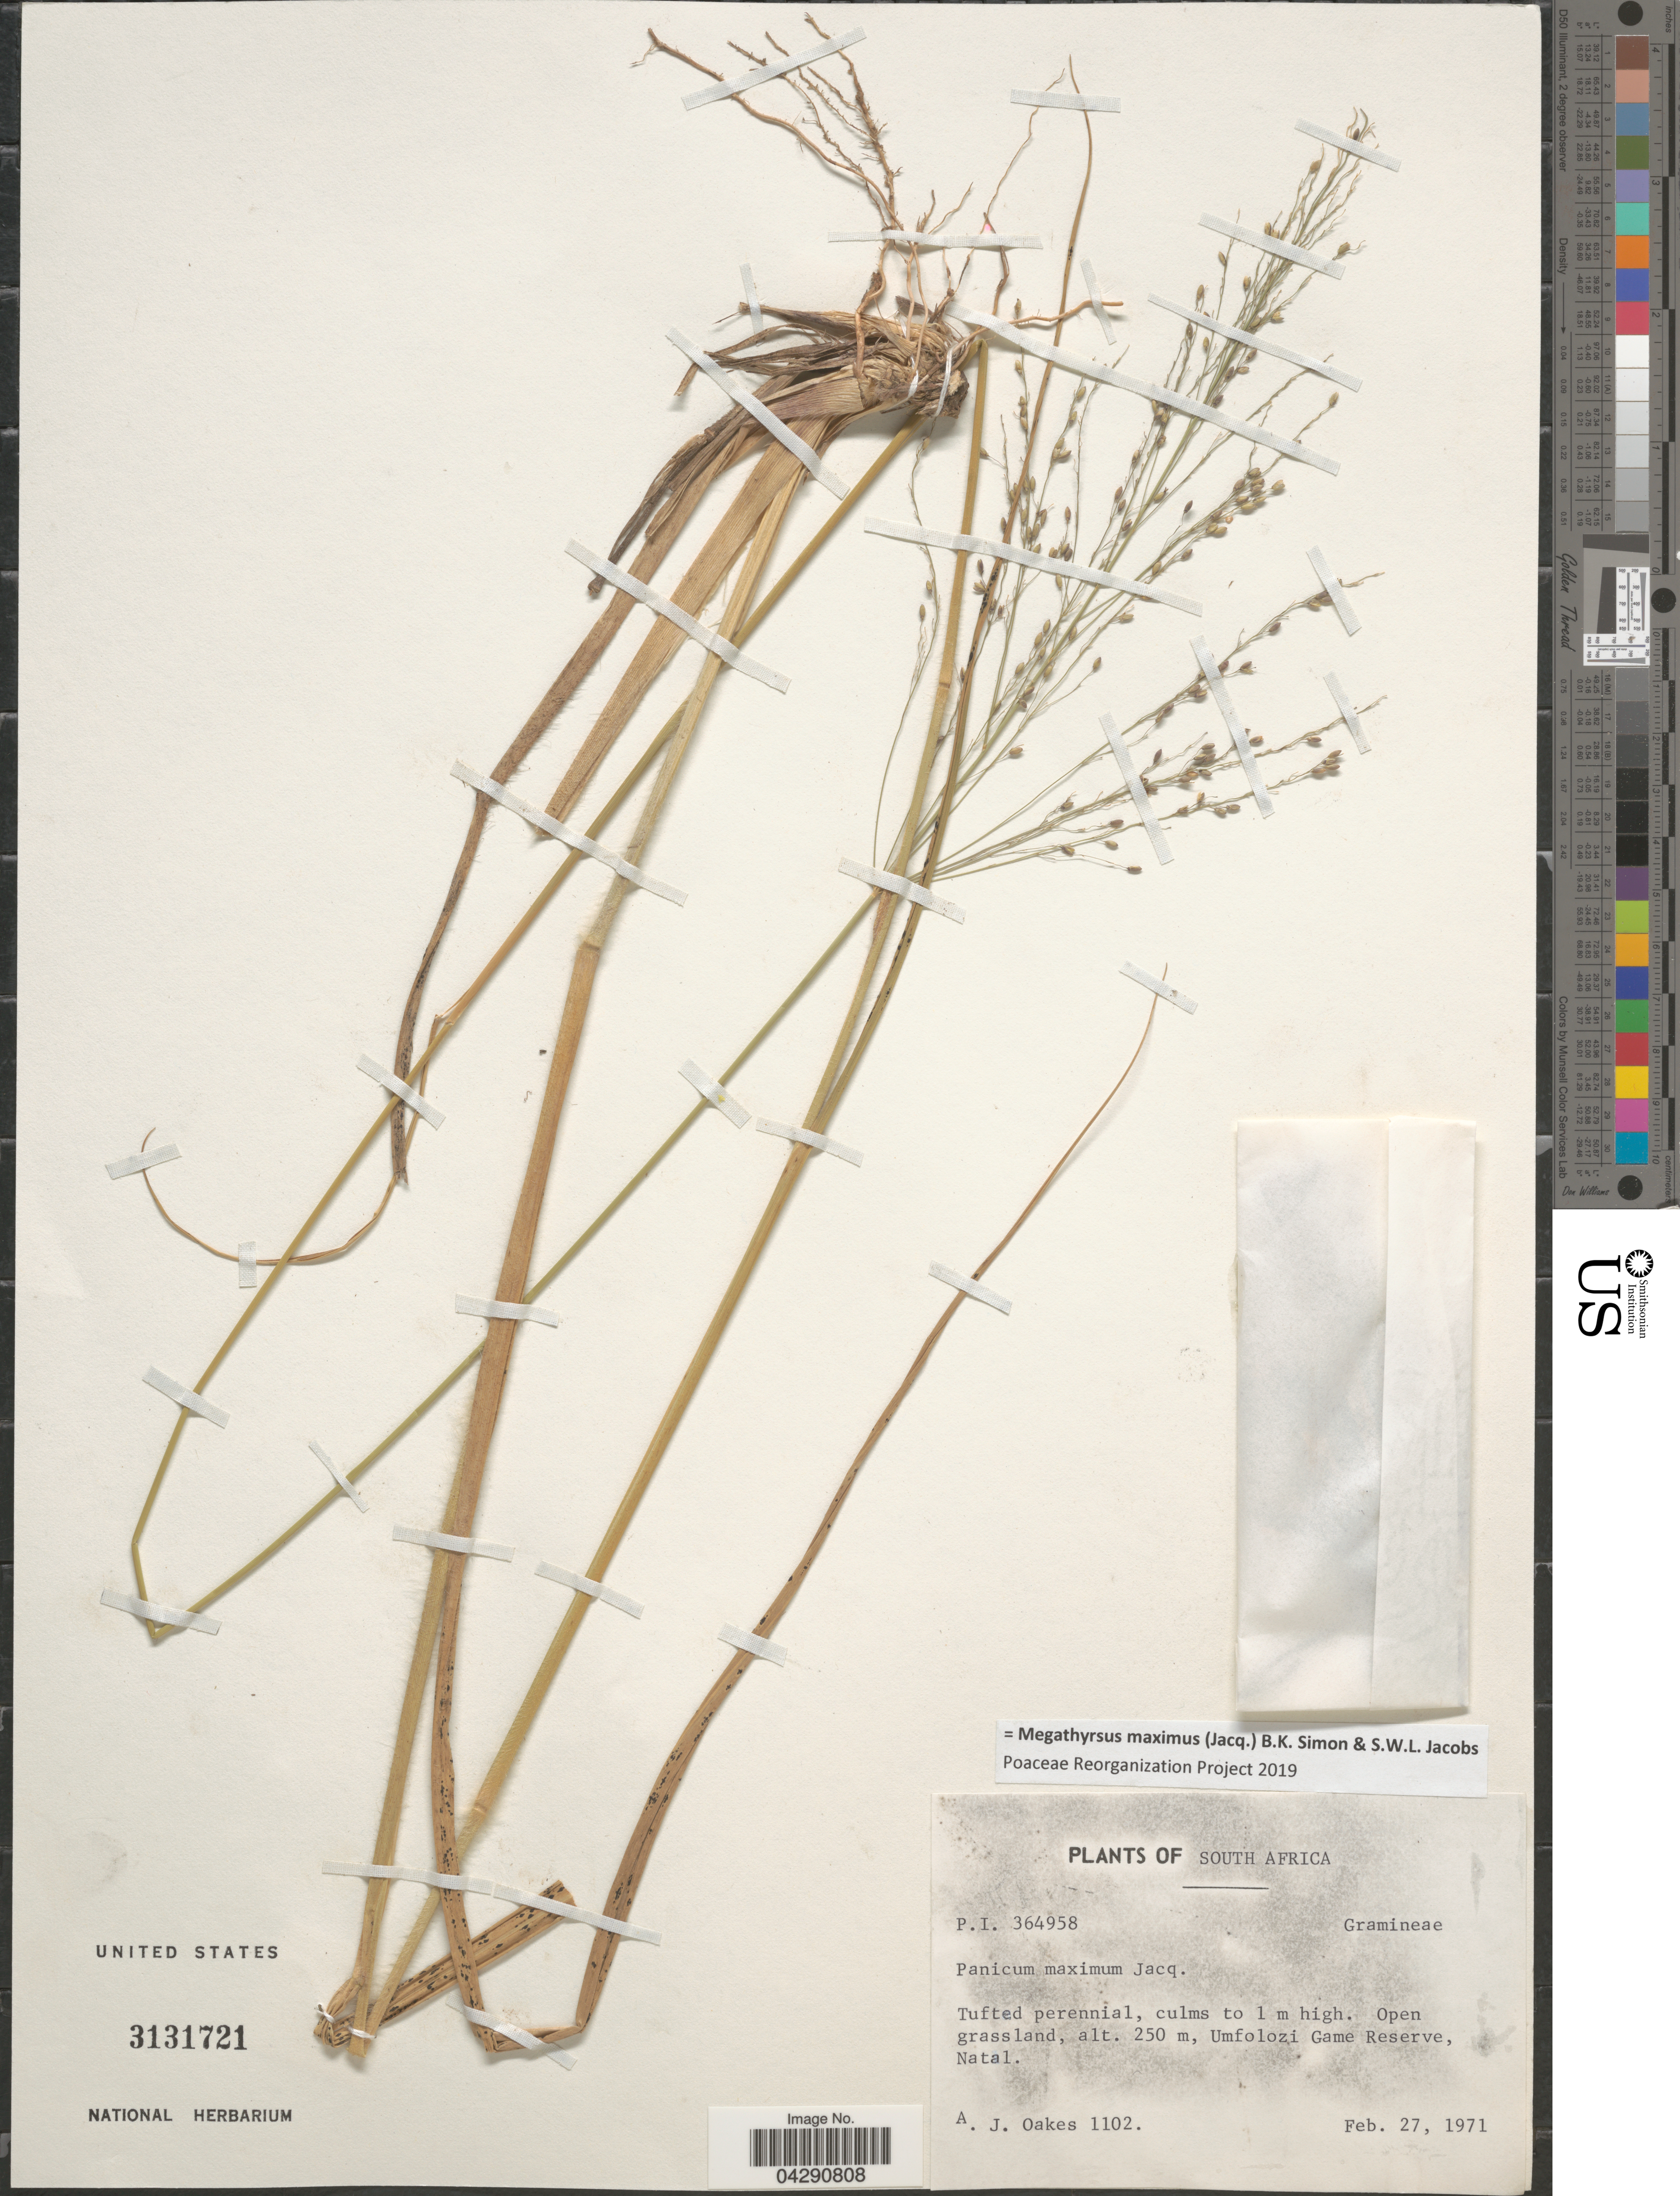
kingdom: Plantae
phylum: Tracheophyta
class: Liliopsida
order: Poales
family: Poaceae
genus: Megathyrsus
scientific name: Megathyrsus maximus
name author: (Jacq.) B.K. Simon & S.W.L. Jacobs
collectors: A. Oakes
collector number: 1102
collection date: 1971-02-27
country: South Africa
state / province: KwaZulu-Natal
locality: Umfolozi Game Reserve, Natal.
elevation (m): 250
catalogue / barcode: US 3131721